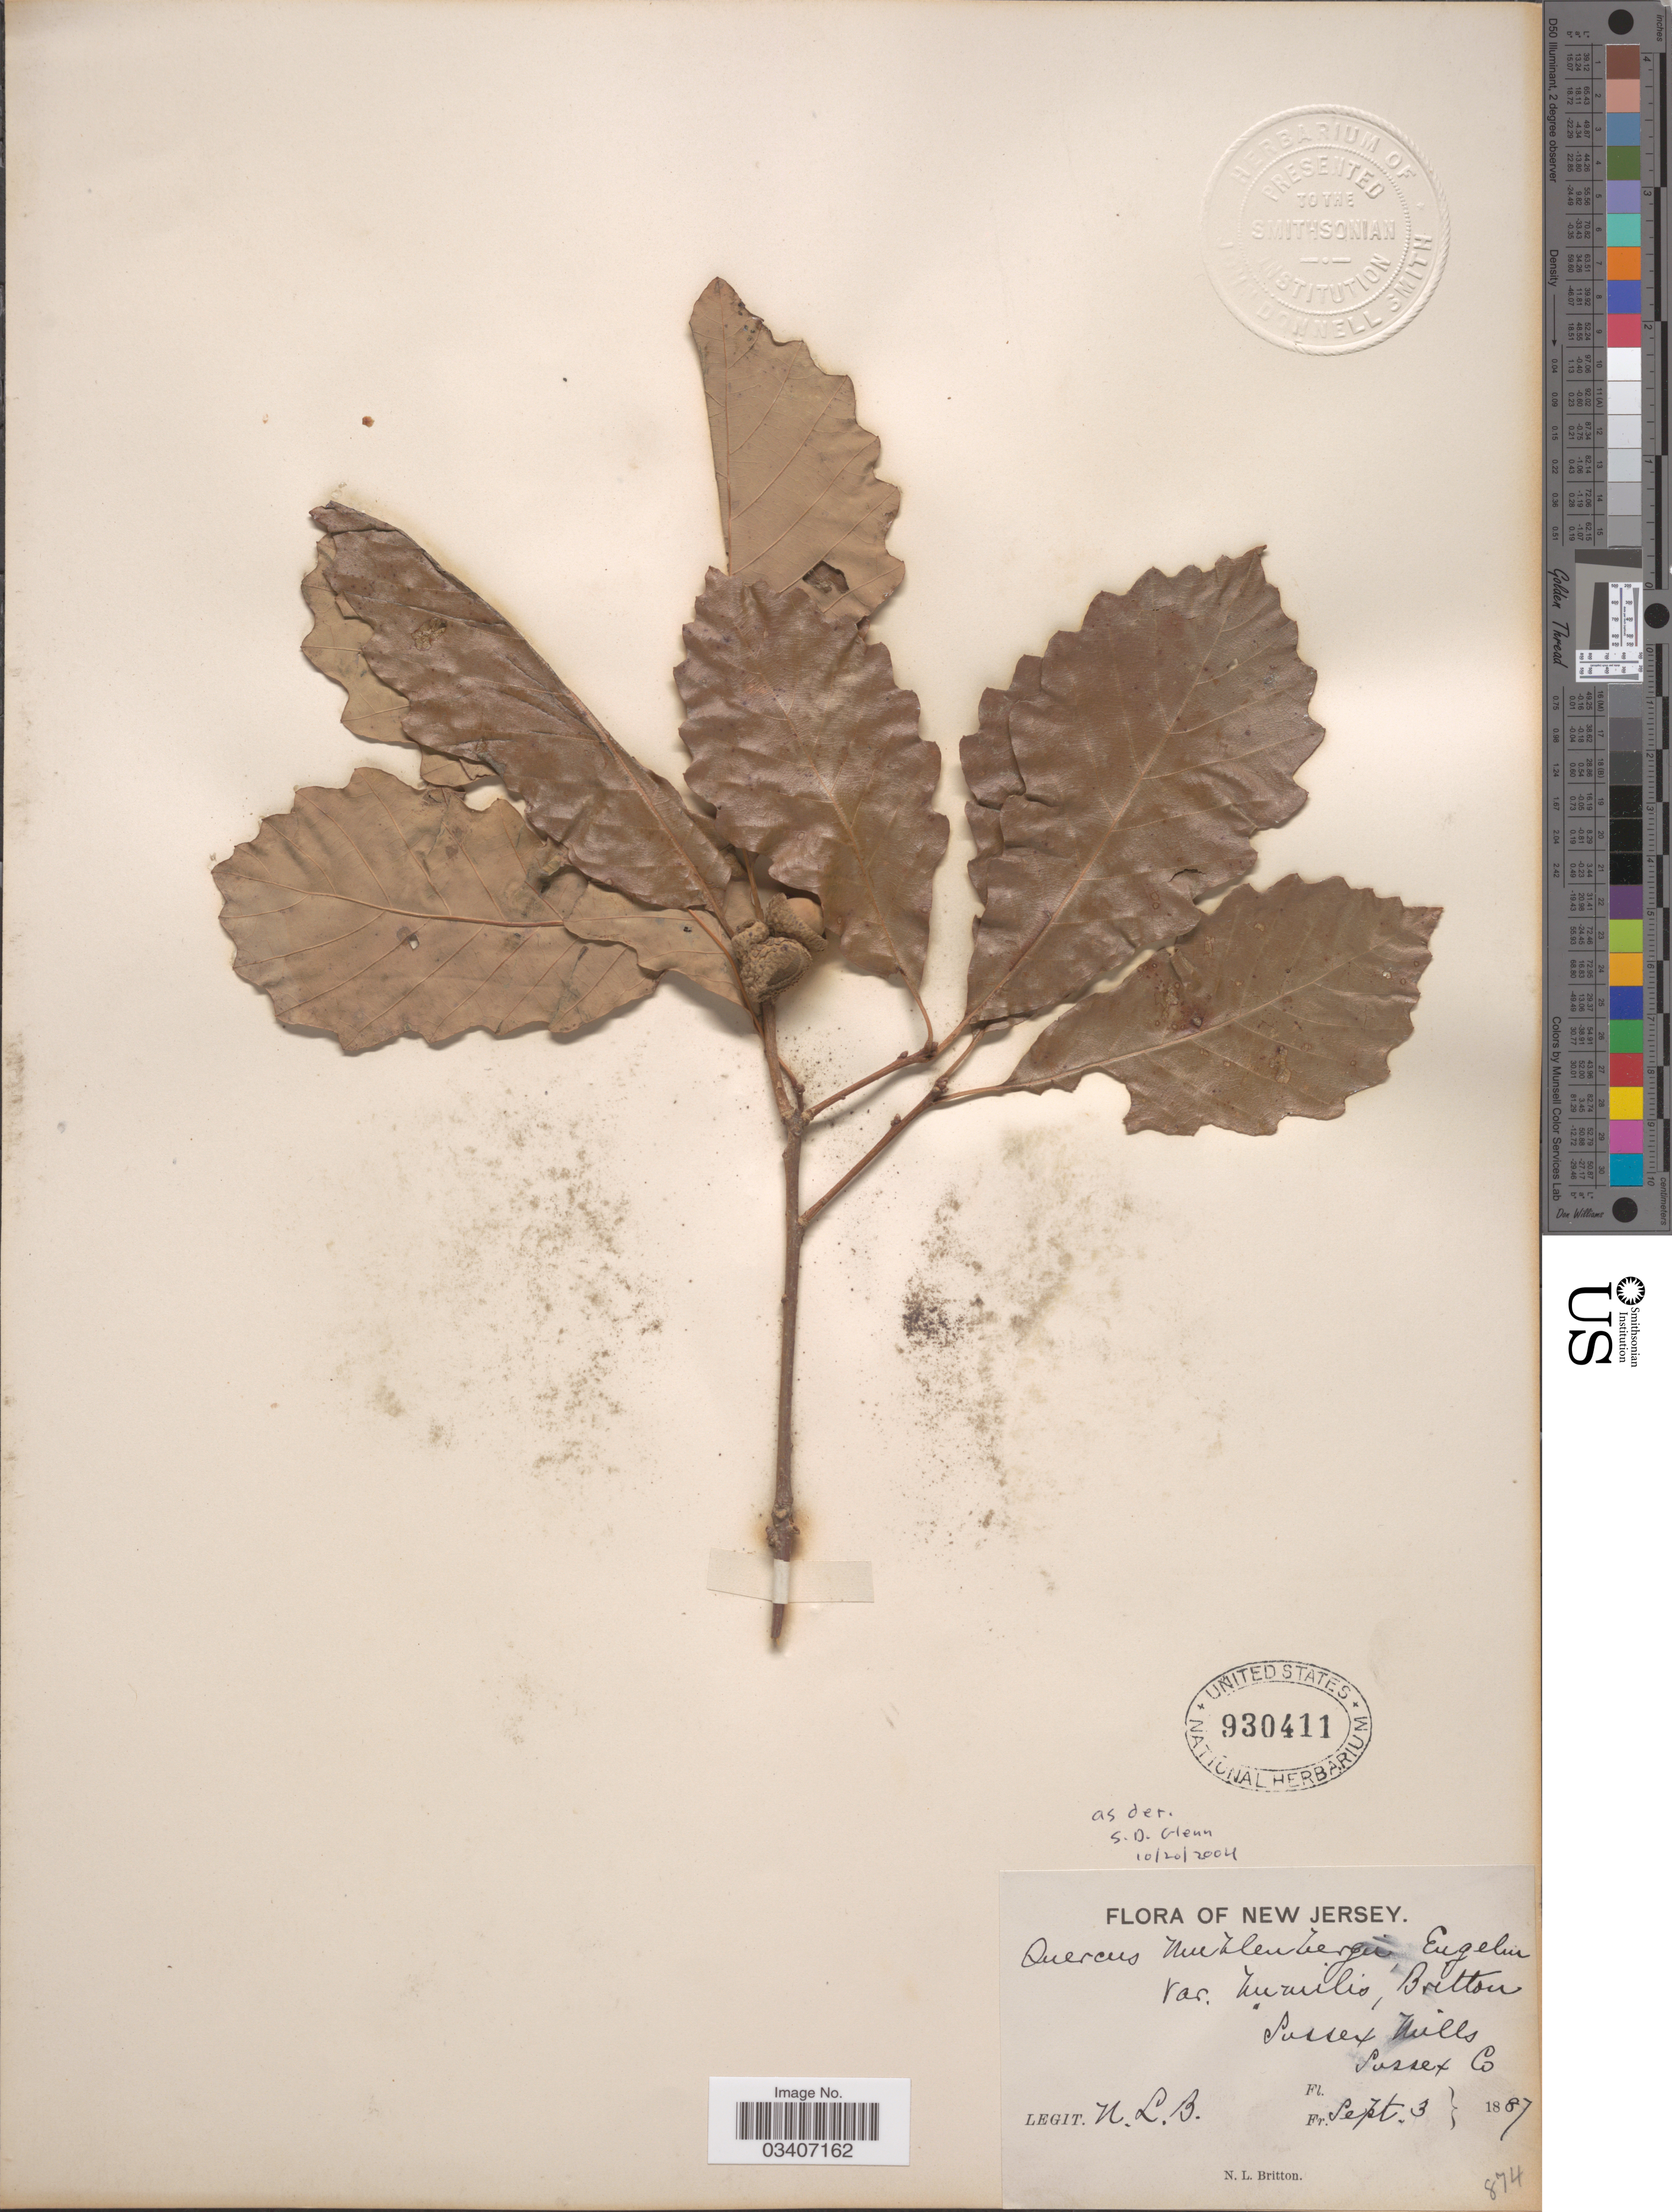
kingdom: Plantae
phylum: Tracheophyta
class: Magnoliopsida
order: Fagales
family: Fagaceae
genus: Quercus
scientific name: Quercus muehlenbergii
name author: Engelm.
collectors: N. Britton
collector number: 874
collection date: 1887-09-03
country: United States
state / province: New Jersey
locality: Sussex Hill. Sussex Co.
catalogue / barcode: US 930411